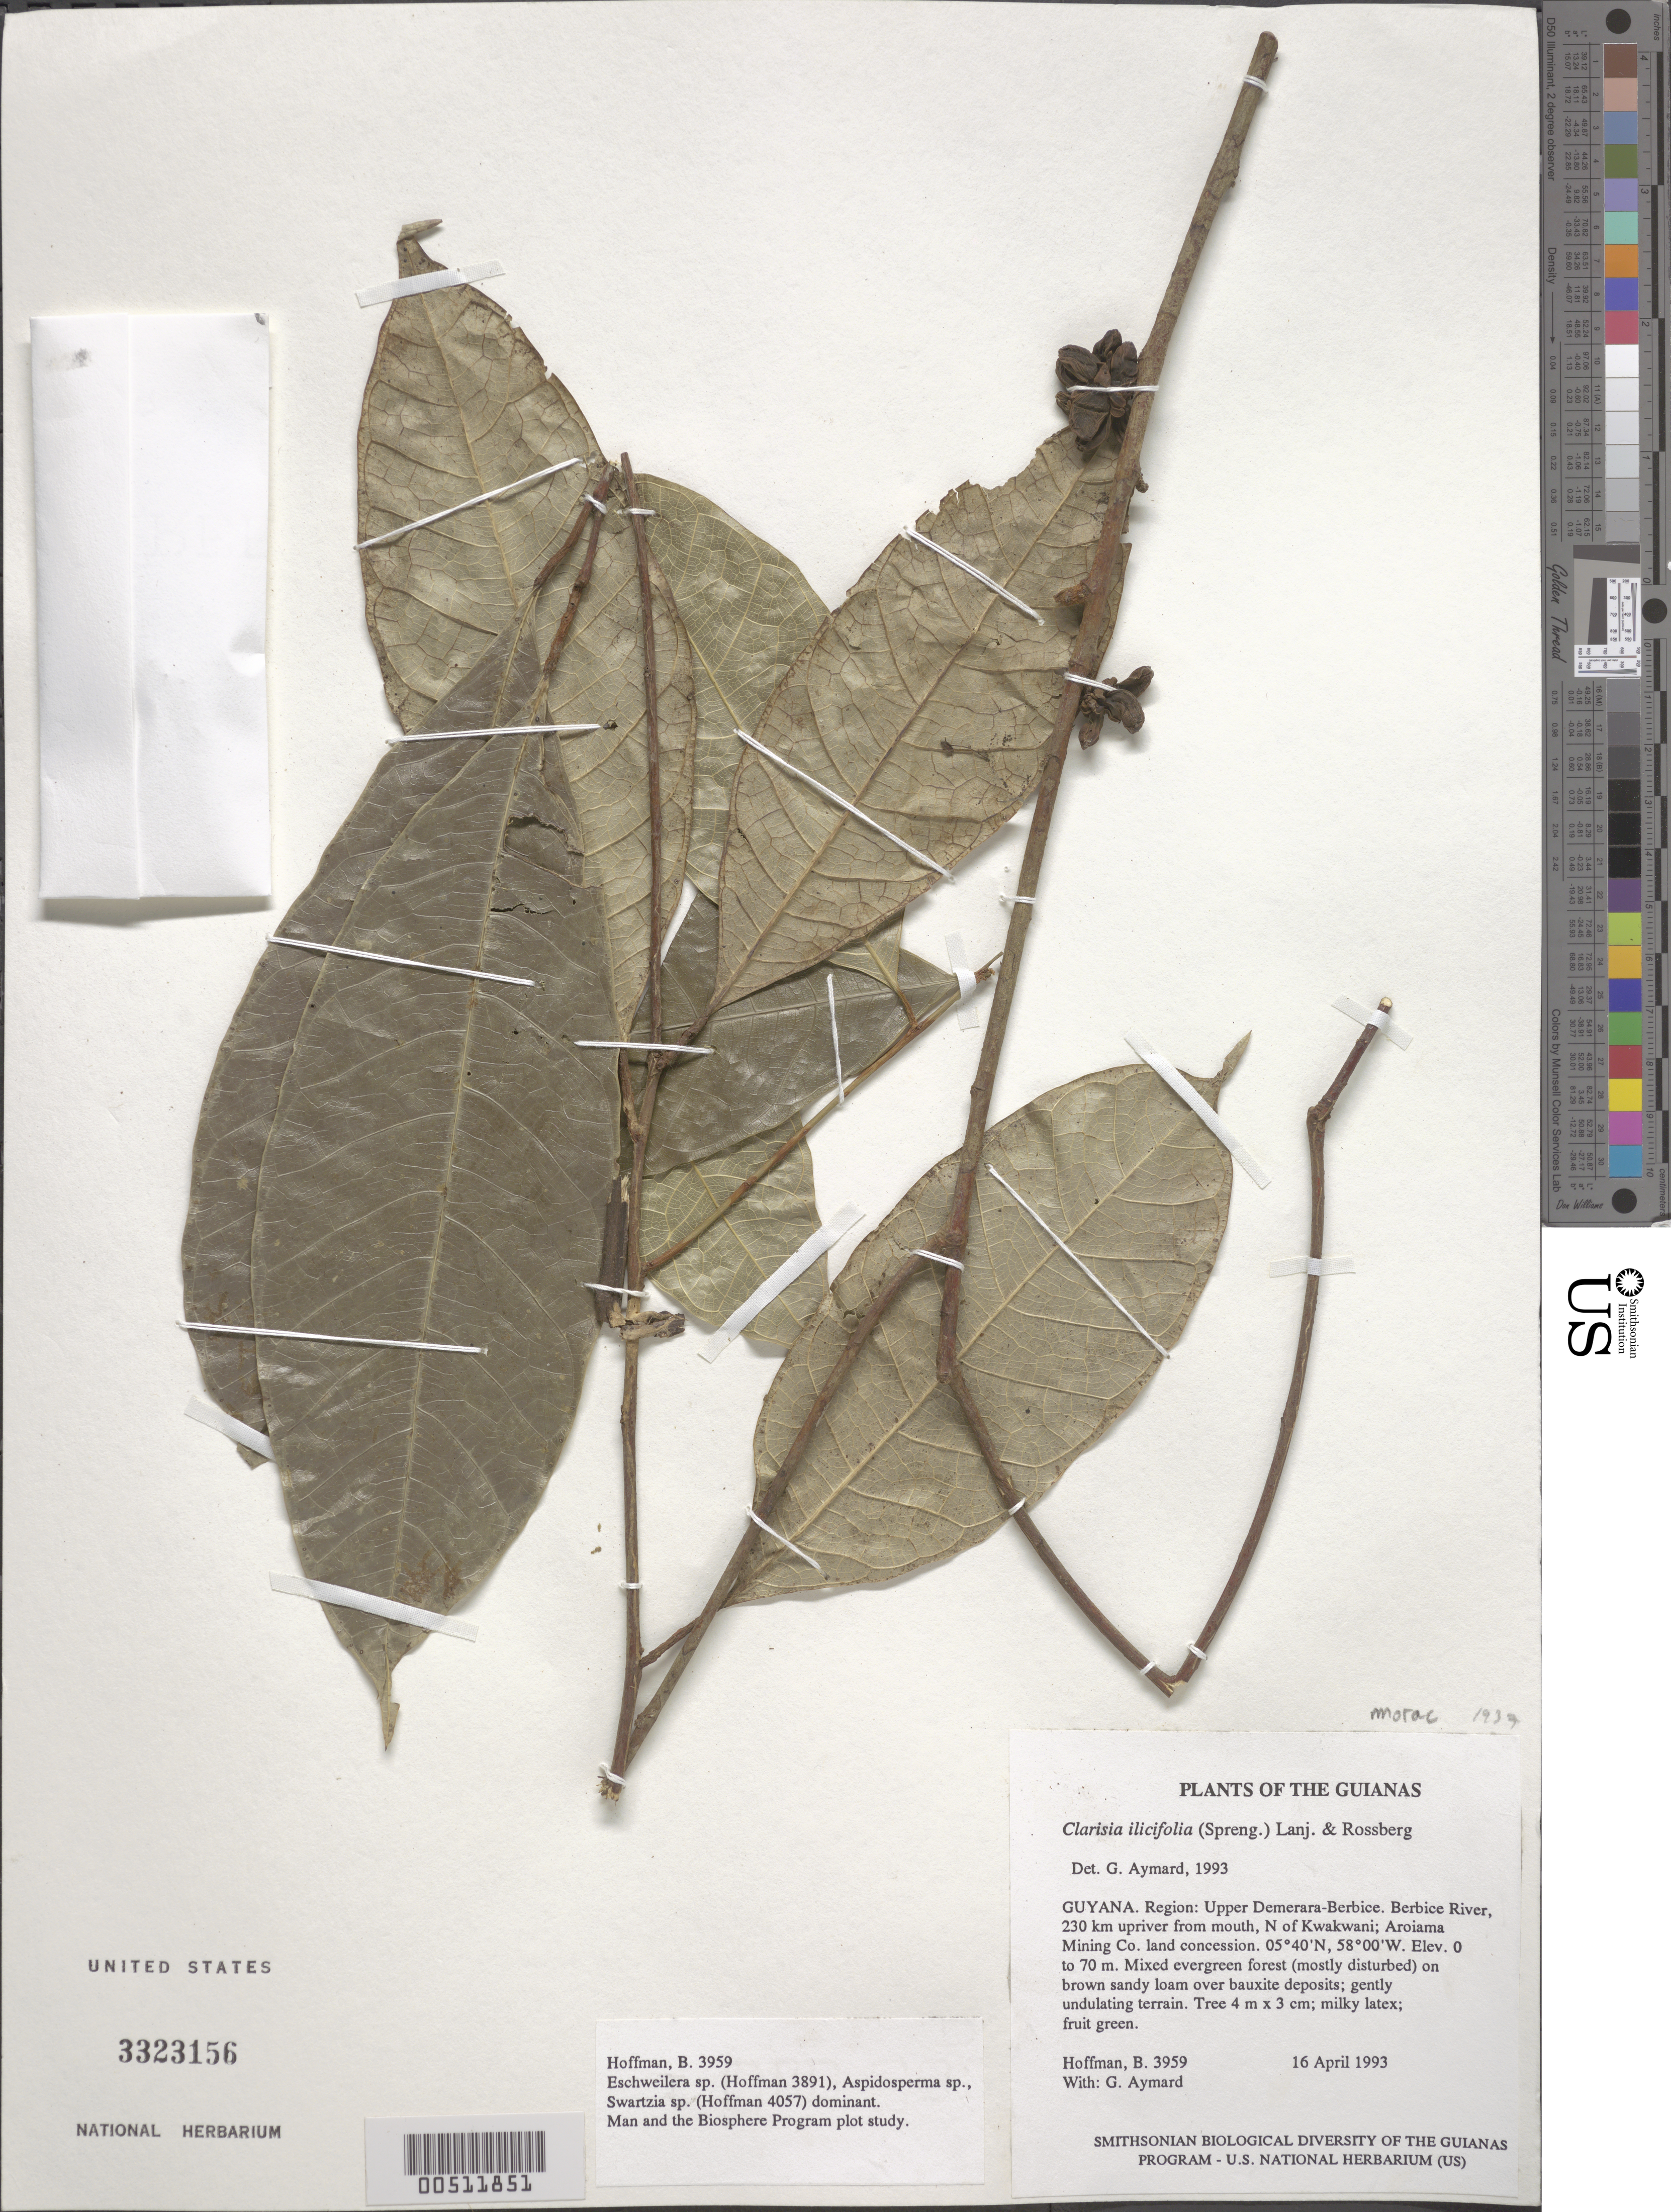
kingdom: Plantae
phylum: Tracheophyta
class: Magnoliopsida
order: Rosales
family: Moraceae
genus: Clarisia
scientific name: Clarisia ilicifolia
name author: (Spreng.) Lanj. & Rossberg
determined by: Berg, C. C.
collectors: B. Hoffman & G. A. Aymard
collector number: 3959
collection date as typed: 16 April 1993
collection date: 1993-04-16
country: Guyana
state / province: U. Demerara-Berbice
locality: Berbice River, 230 km upriver from mouth, N of Kwakwani; Aroiama Mining Co. land concession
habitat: Mixed evergreen forest (mostly disturbed) on brown sandy loam over bauxite deposits; gently undulating terrain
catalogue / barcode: US 3323156